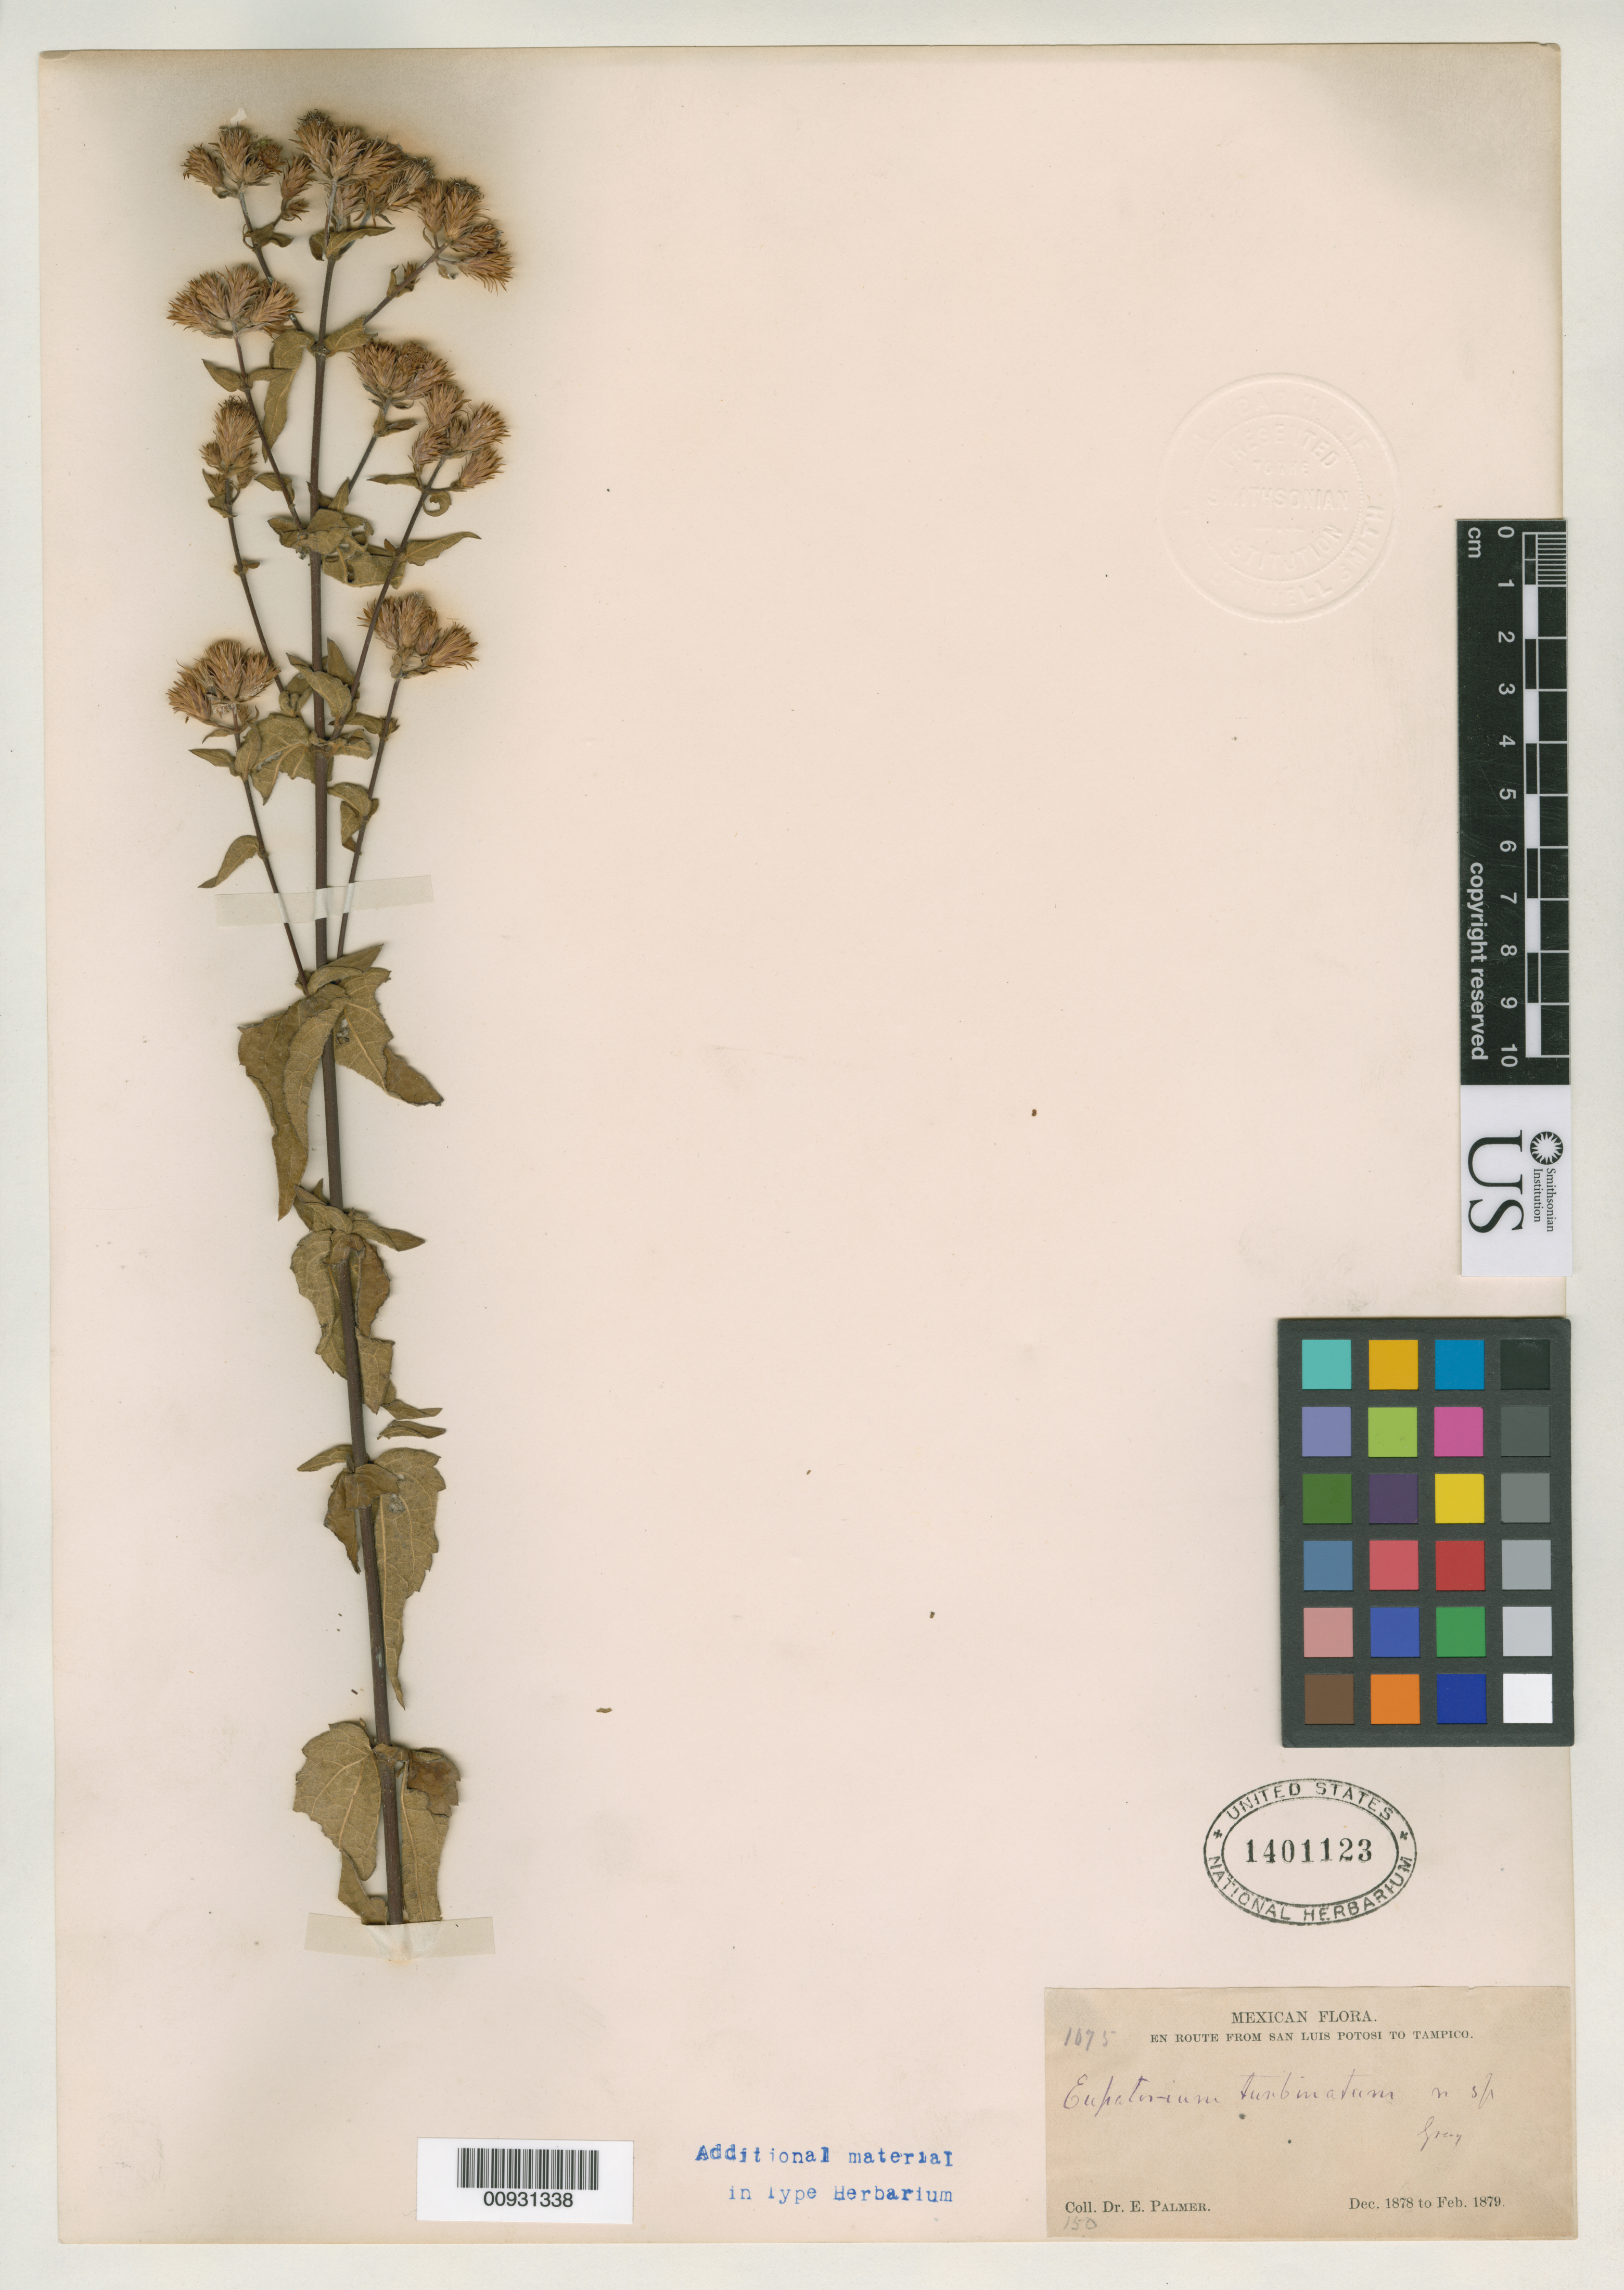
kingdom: Plantae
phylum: Tracheophyta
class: Magnoliopsida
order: Asterales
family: Asteraceae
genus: Eupatorium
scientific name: Eupatorium turbinatum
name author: A. Gray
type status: Isotype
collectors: E. Palmer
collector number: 1075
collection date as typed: Dec 1878 to -- Feb 1879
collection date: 1878-12/1879-02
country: Mexico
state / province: San Luis Potosí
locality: San Luis Potosí to Tampico.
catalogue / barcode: US 1401123